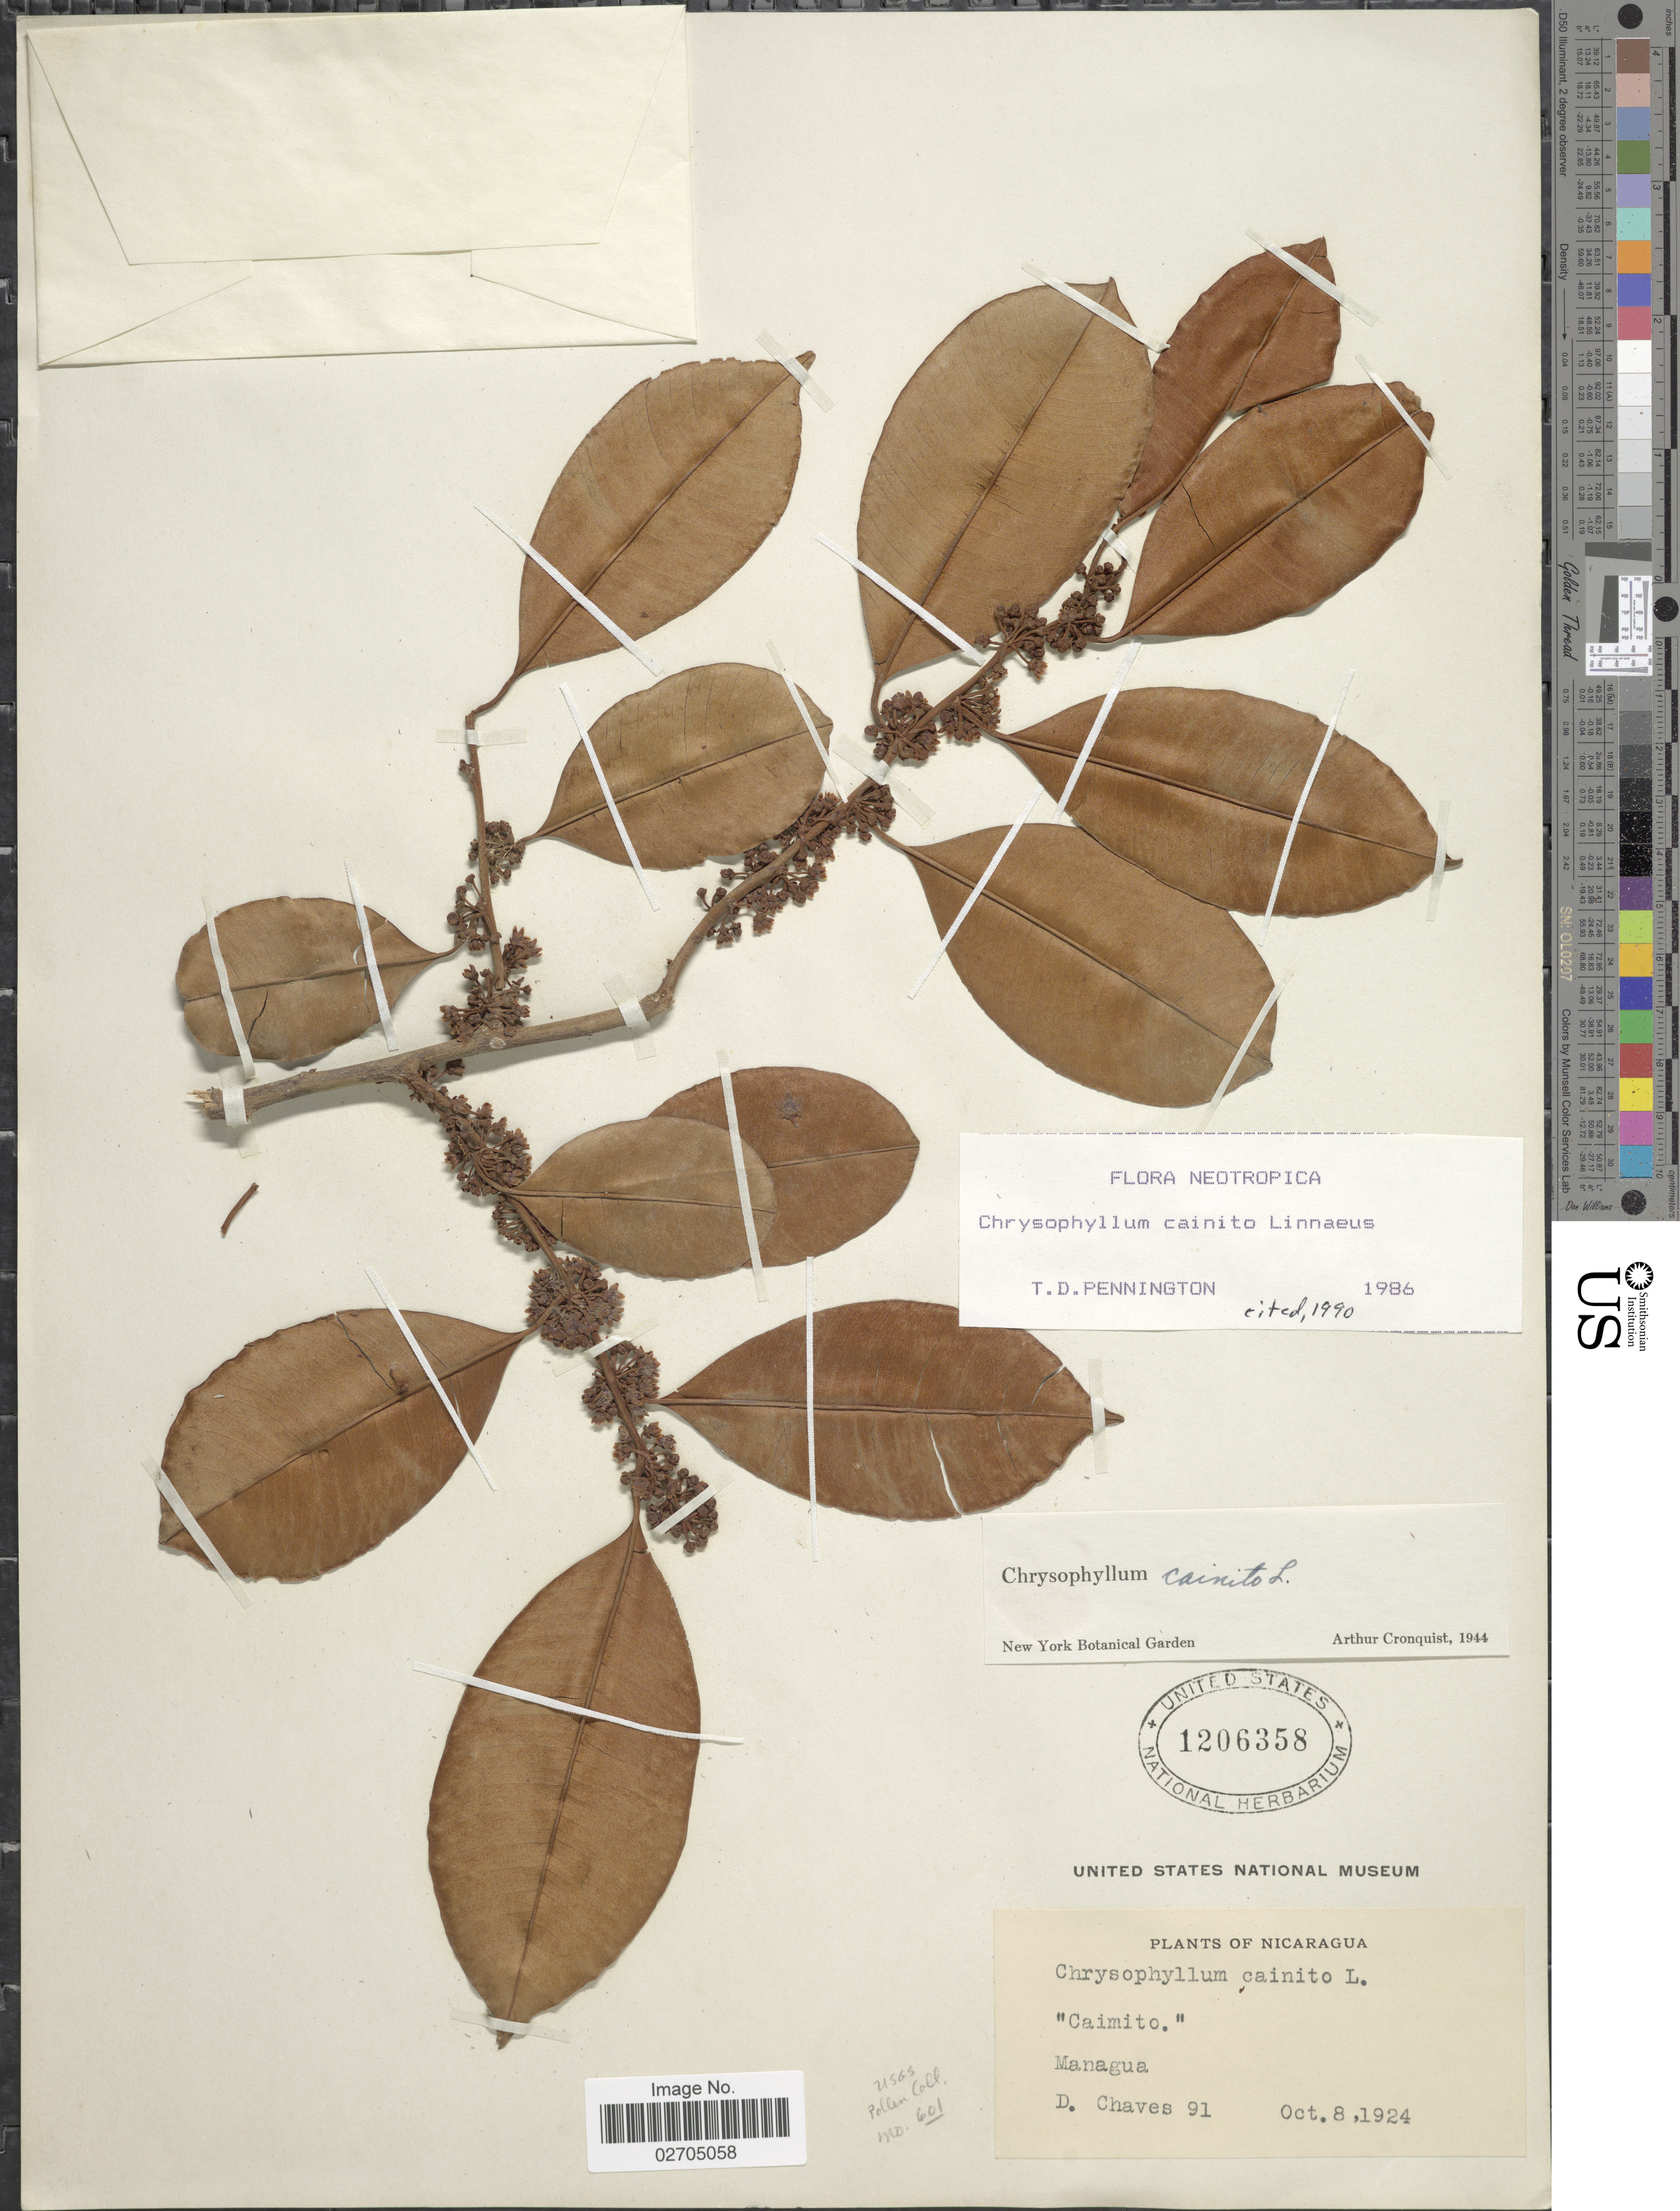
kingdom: Plantae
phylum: Tracheophyta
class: Magnoliopsida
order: Ericales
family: Sapotaceae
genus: Chrysophyllum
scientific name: Chrysophyllum cainito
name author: L.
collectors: D. Chaves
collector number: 91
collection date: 1924-10-08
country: Nicaragua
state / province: Managua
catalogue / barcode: US 1206358